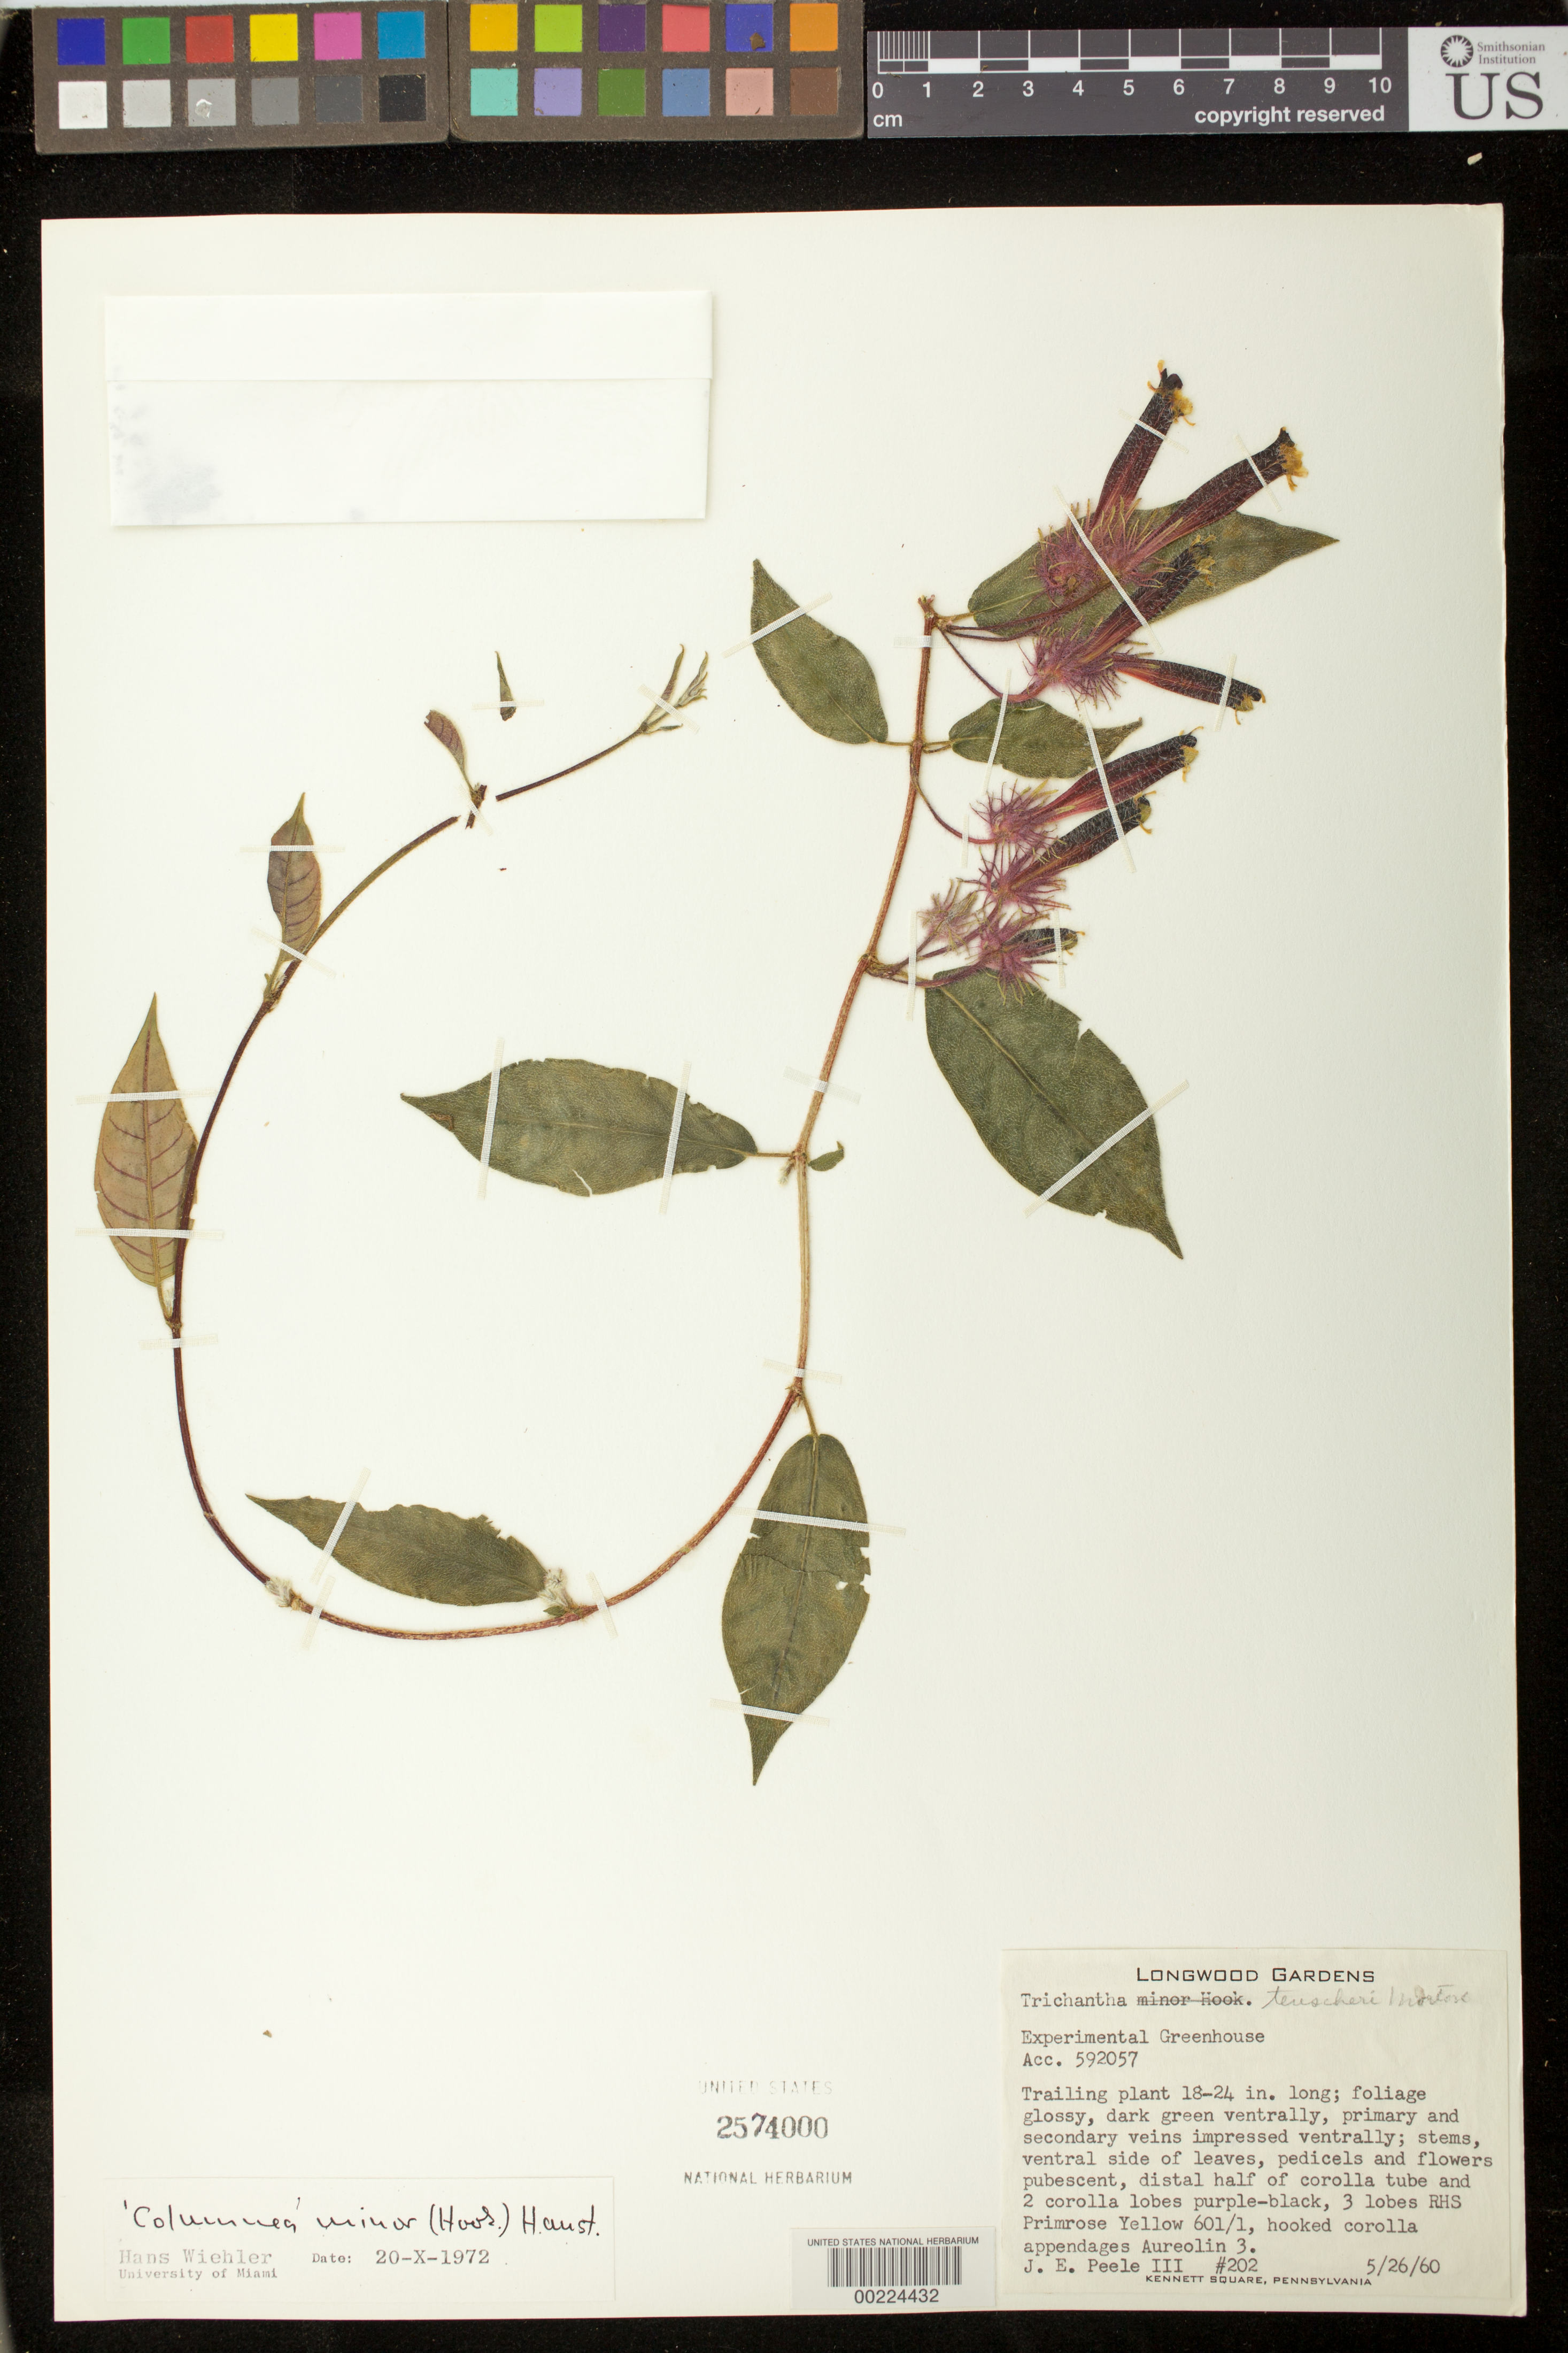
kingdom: Plantae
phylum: Tracheophyta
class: Magnoliopsida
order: Lamiales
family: Gesneriaceae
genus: Columnea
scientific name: Columnea minor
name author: (Hook.) Hanst.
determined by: Wiehler, H. J.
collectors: J. Peele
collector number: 202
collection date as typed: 26 May 1960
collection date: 1960-05-26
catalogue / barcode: US 2574000